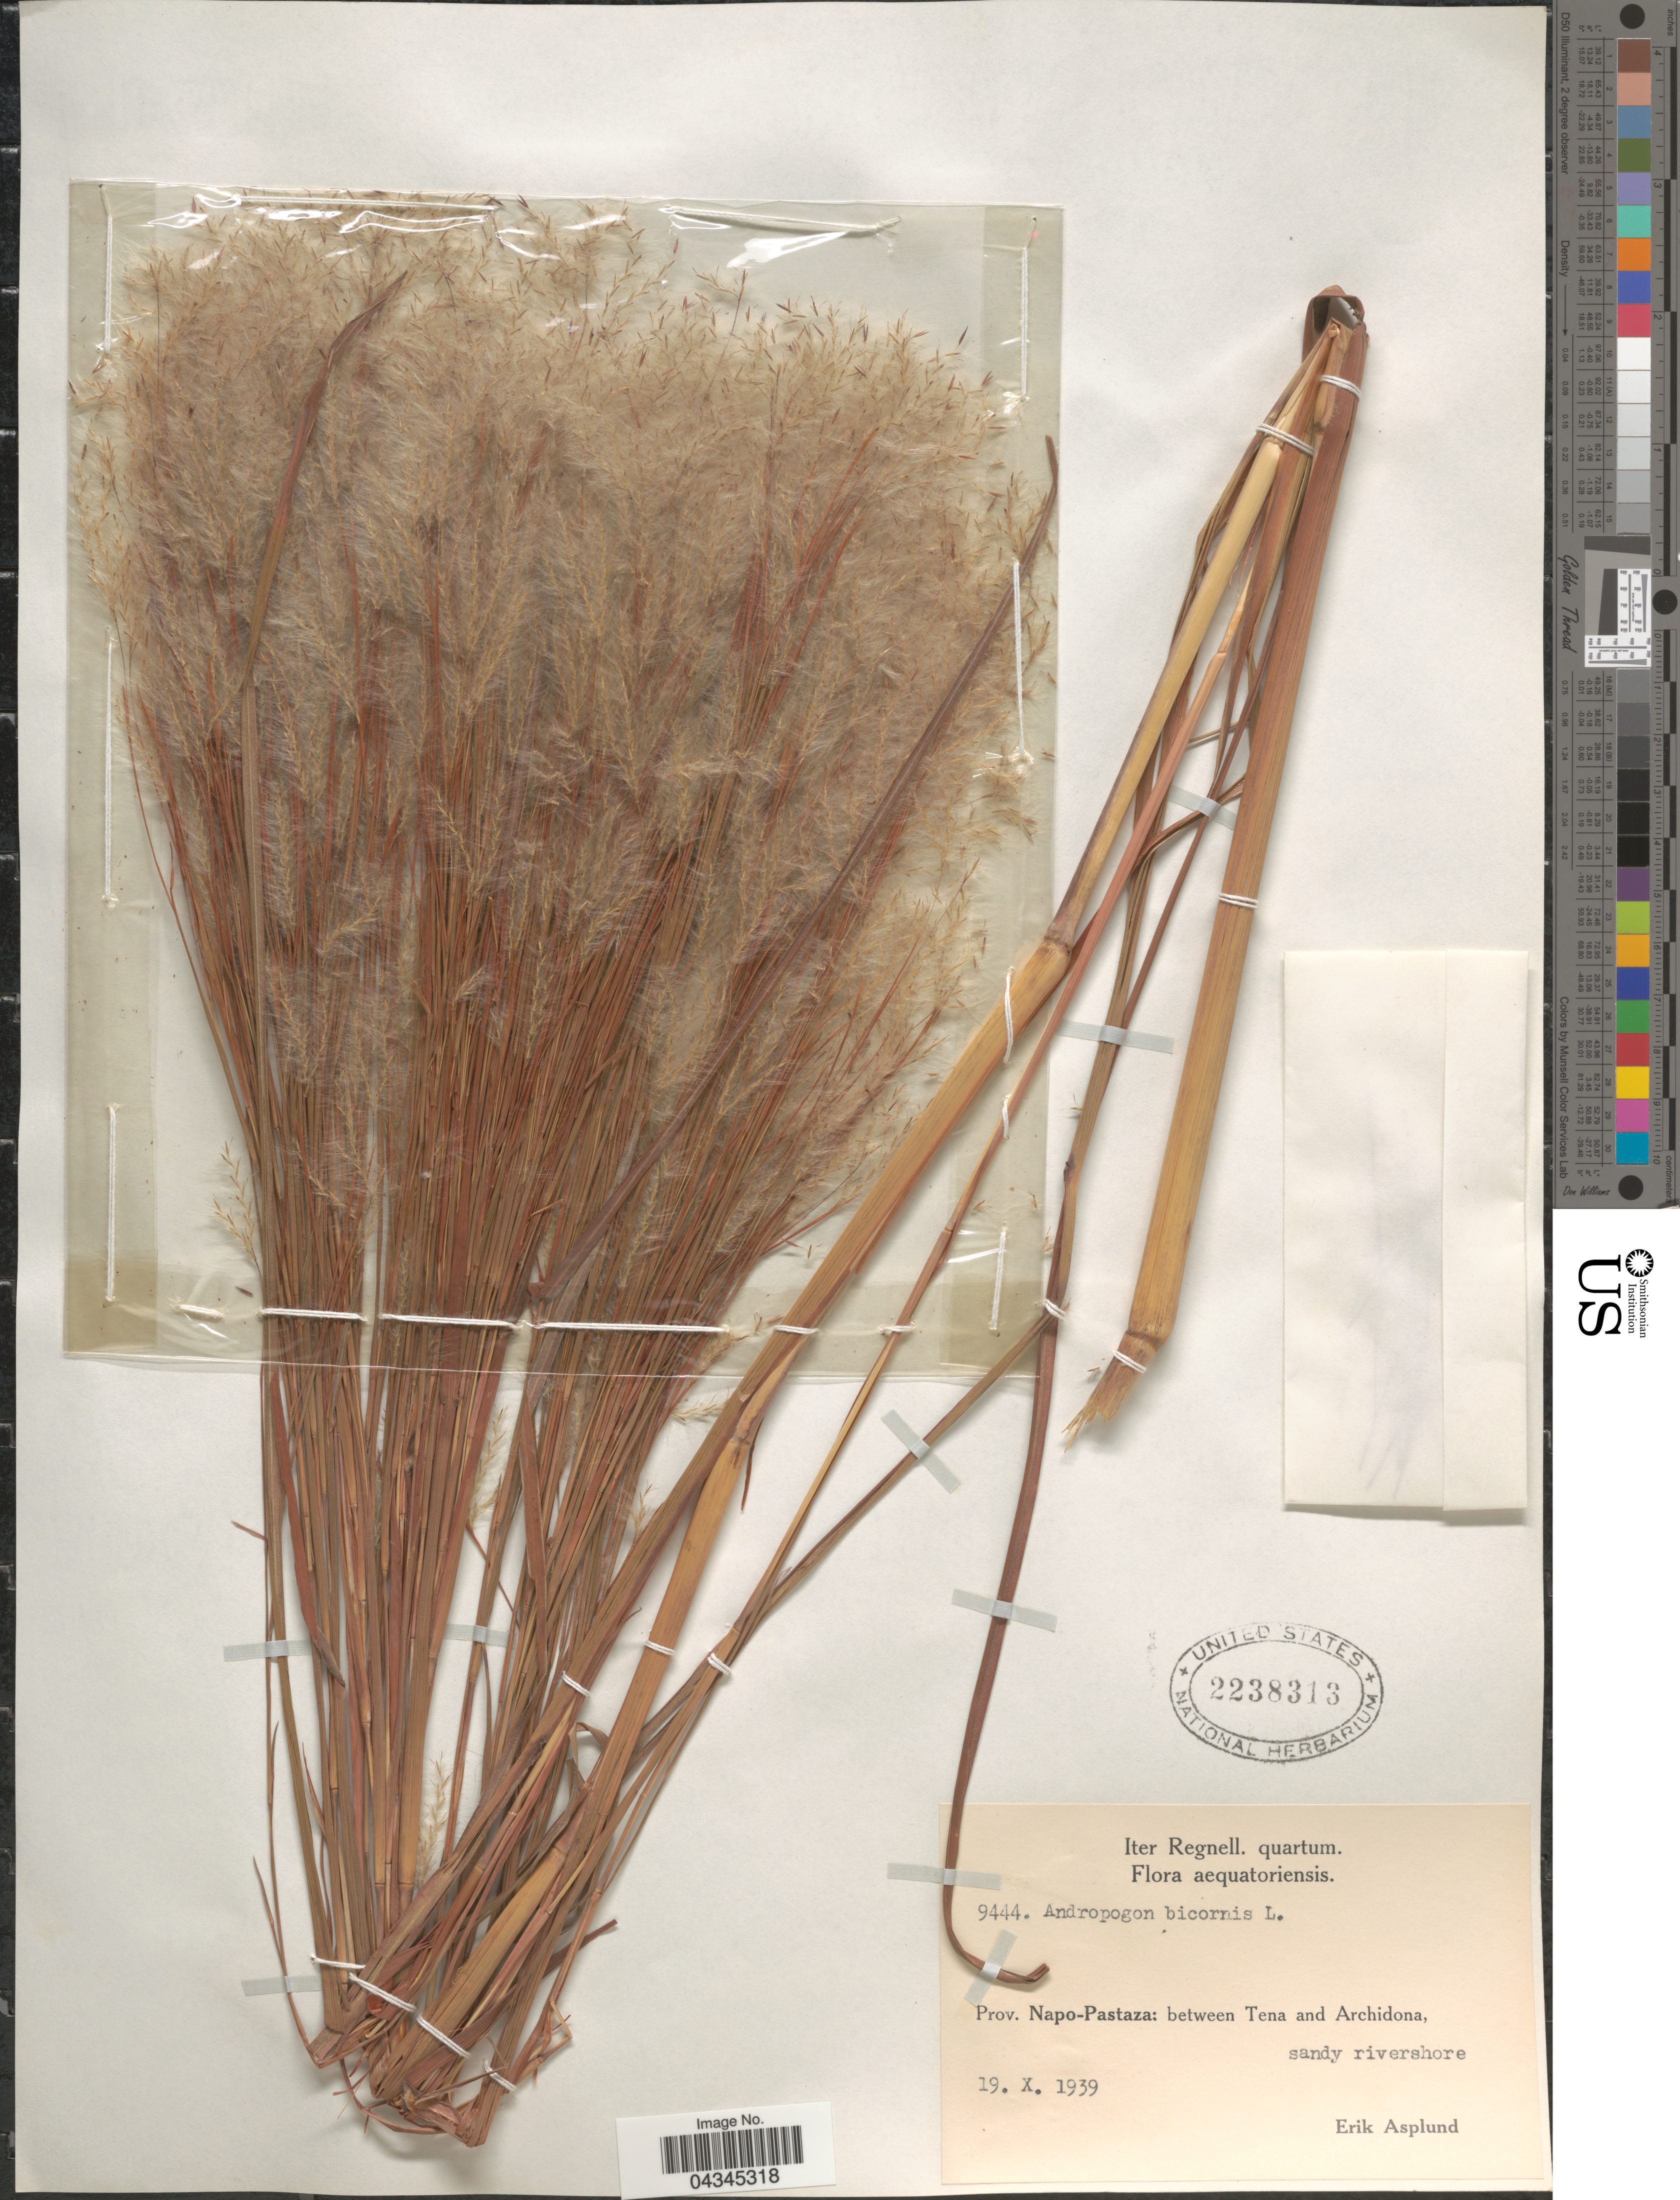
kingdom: Plantae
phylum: Tracheophyta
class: Liliopsida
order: Poales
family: Poaceae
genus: Andropogon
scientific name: Andropogon bicornis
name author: L.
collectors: E. Asplund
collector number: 9444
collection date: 1939-10-19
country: Ecuador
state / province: Napo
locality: Iter Regnell. quartum. Prov. Napo-Pastaza: between Tena and Archidona.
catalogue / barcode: US 2238313